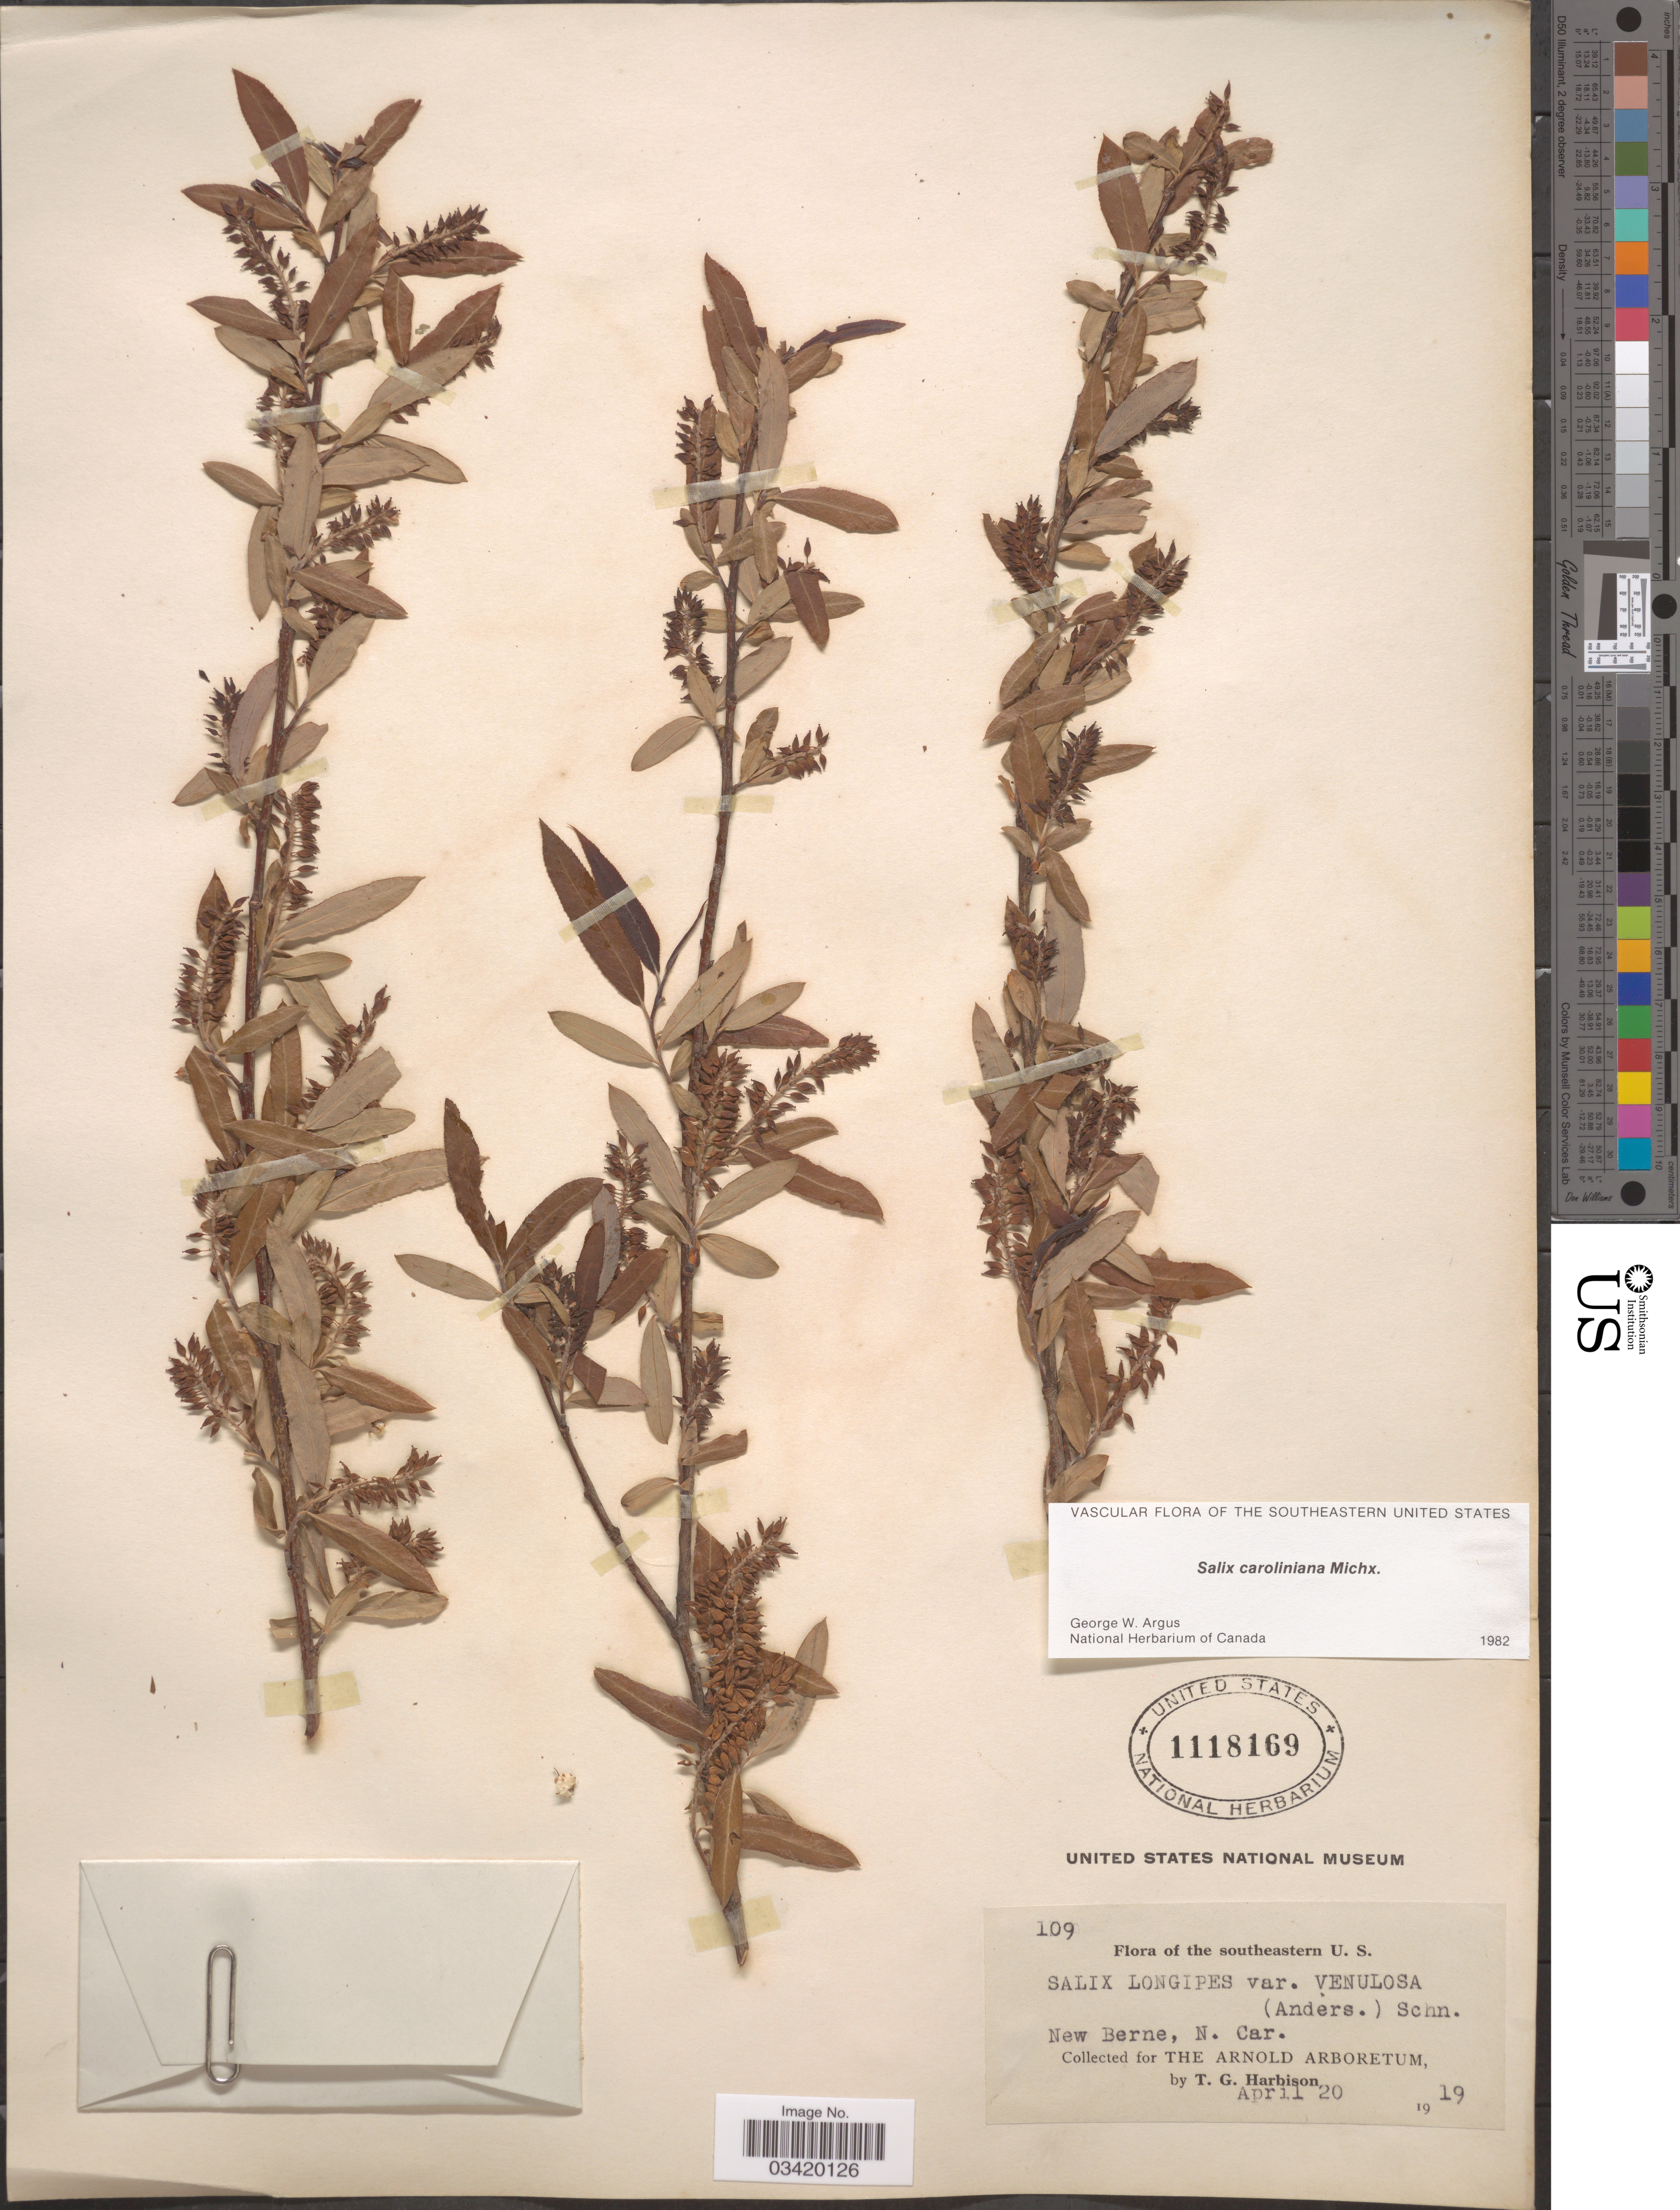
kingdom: Plantae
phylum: Tracheophyta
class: Magnoliopsida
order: Malpighiales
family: Salicaceae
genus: Salix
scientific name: Salix caroliniana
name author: Michx.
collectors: T. Harbison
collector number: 109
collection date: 1919-04-20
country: United States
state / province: North Carolina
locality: Southeastern U.S. New Berne.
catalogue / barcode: US 1118169